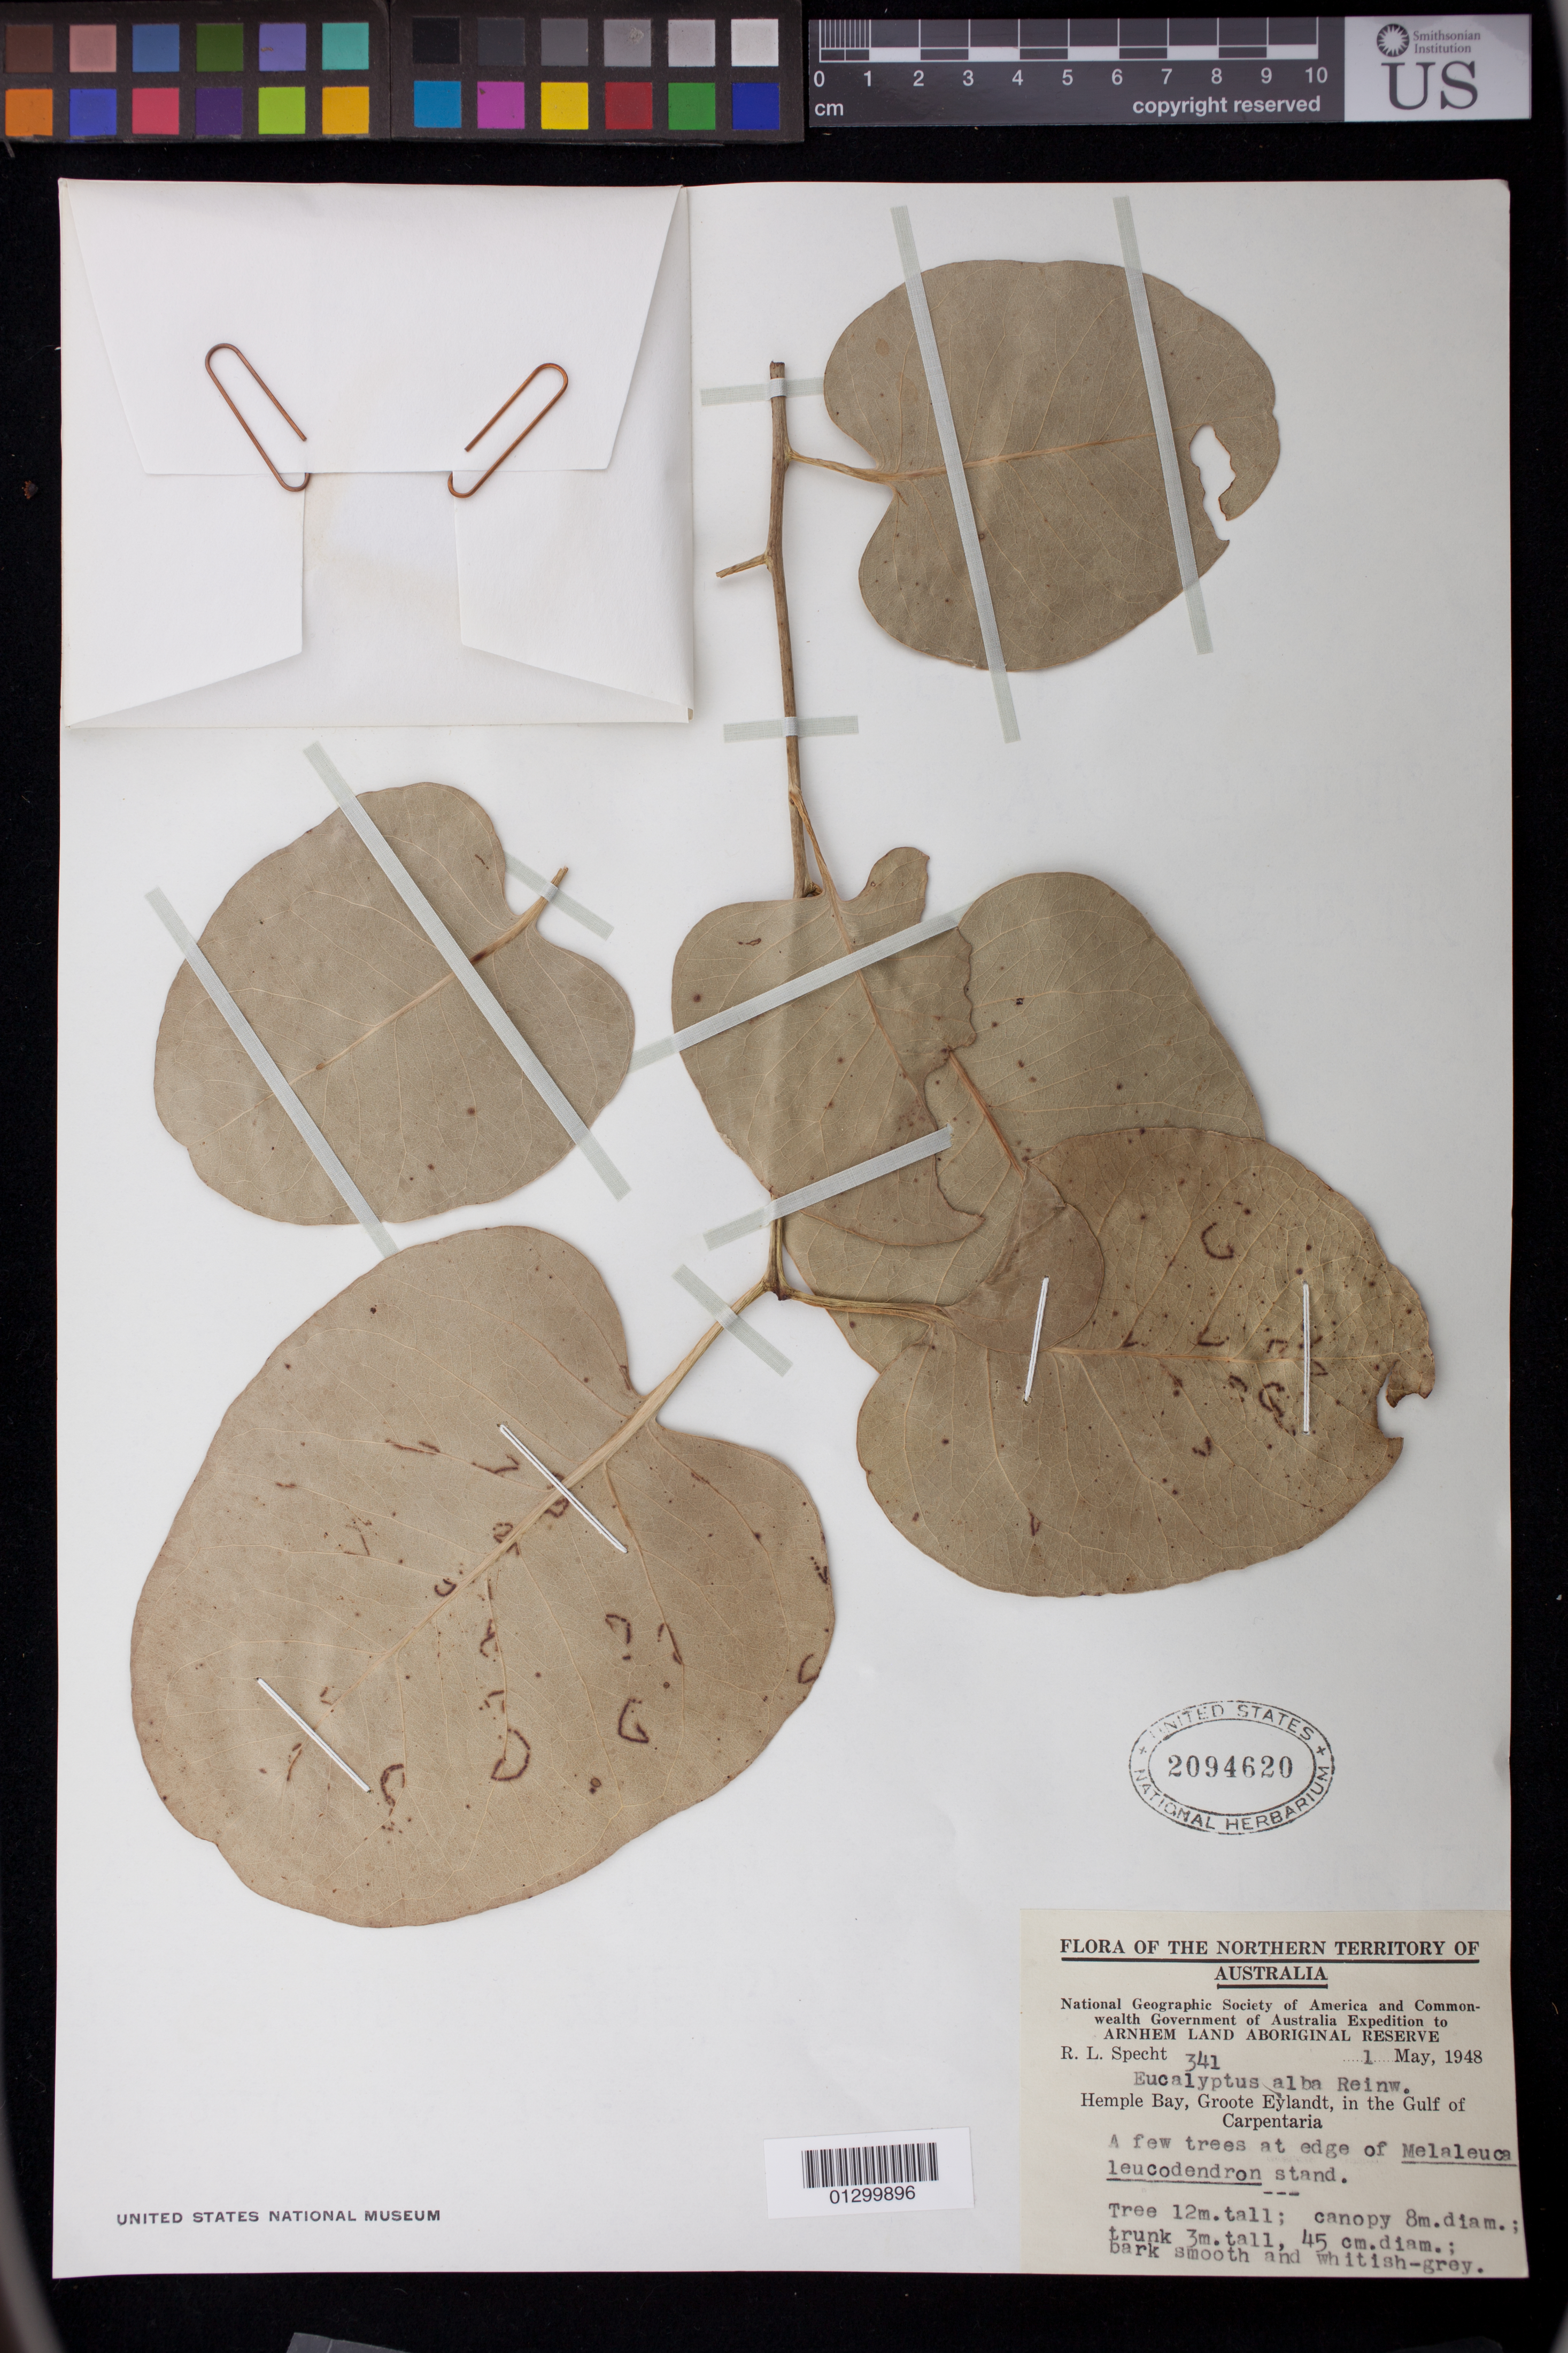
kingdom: Plantae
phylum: Tracheophyta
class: Magnoliopsida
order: Myrtales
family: Myrtaceae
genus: Eucalyptus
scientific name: Eucalyptus alba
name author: Reinw.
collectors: R. L. Specht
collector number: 341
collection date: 1948-05-01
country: Australia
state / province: Northern Territory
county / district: East Arnhem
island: Groote Eylandt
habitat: A few trees at edge of Melaleuca leucodendron stand.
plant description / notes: Tree 12 m. tall; canopy 8 m. diam.; trunk 3 m. tall, 45 cm. diam.; bark smooth and whitish-grey.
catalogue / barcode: US 2094620